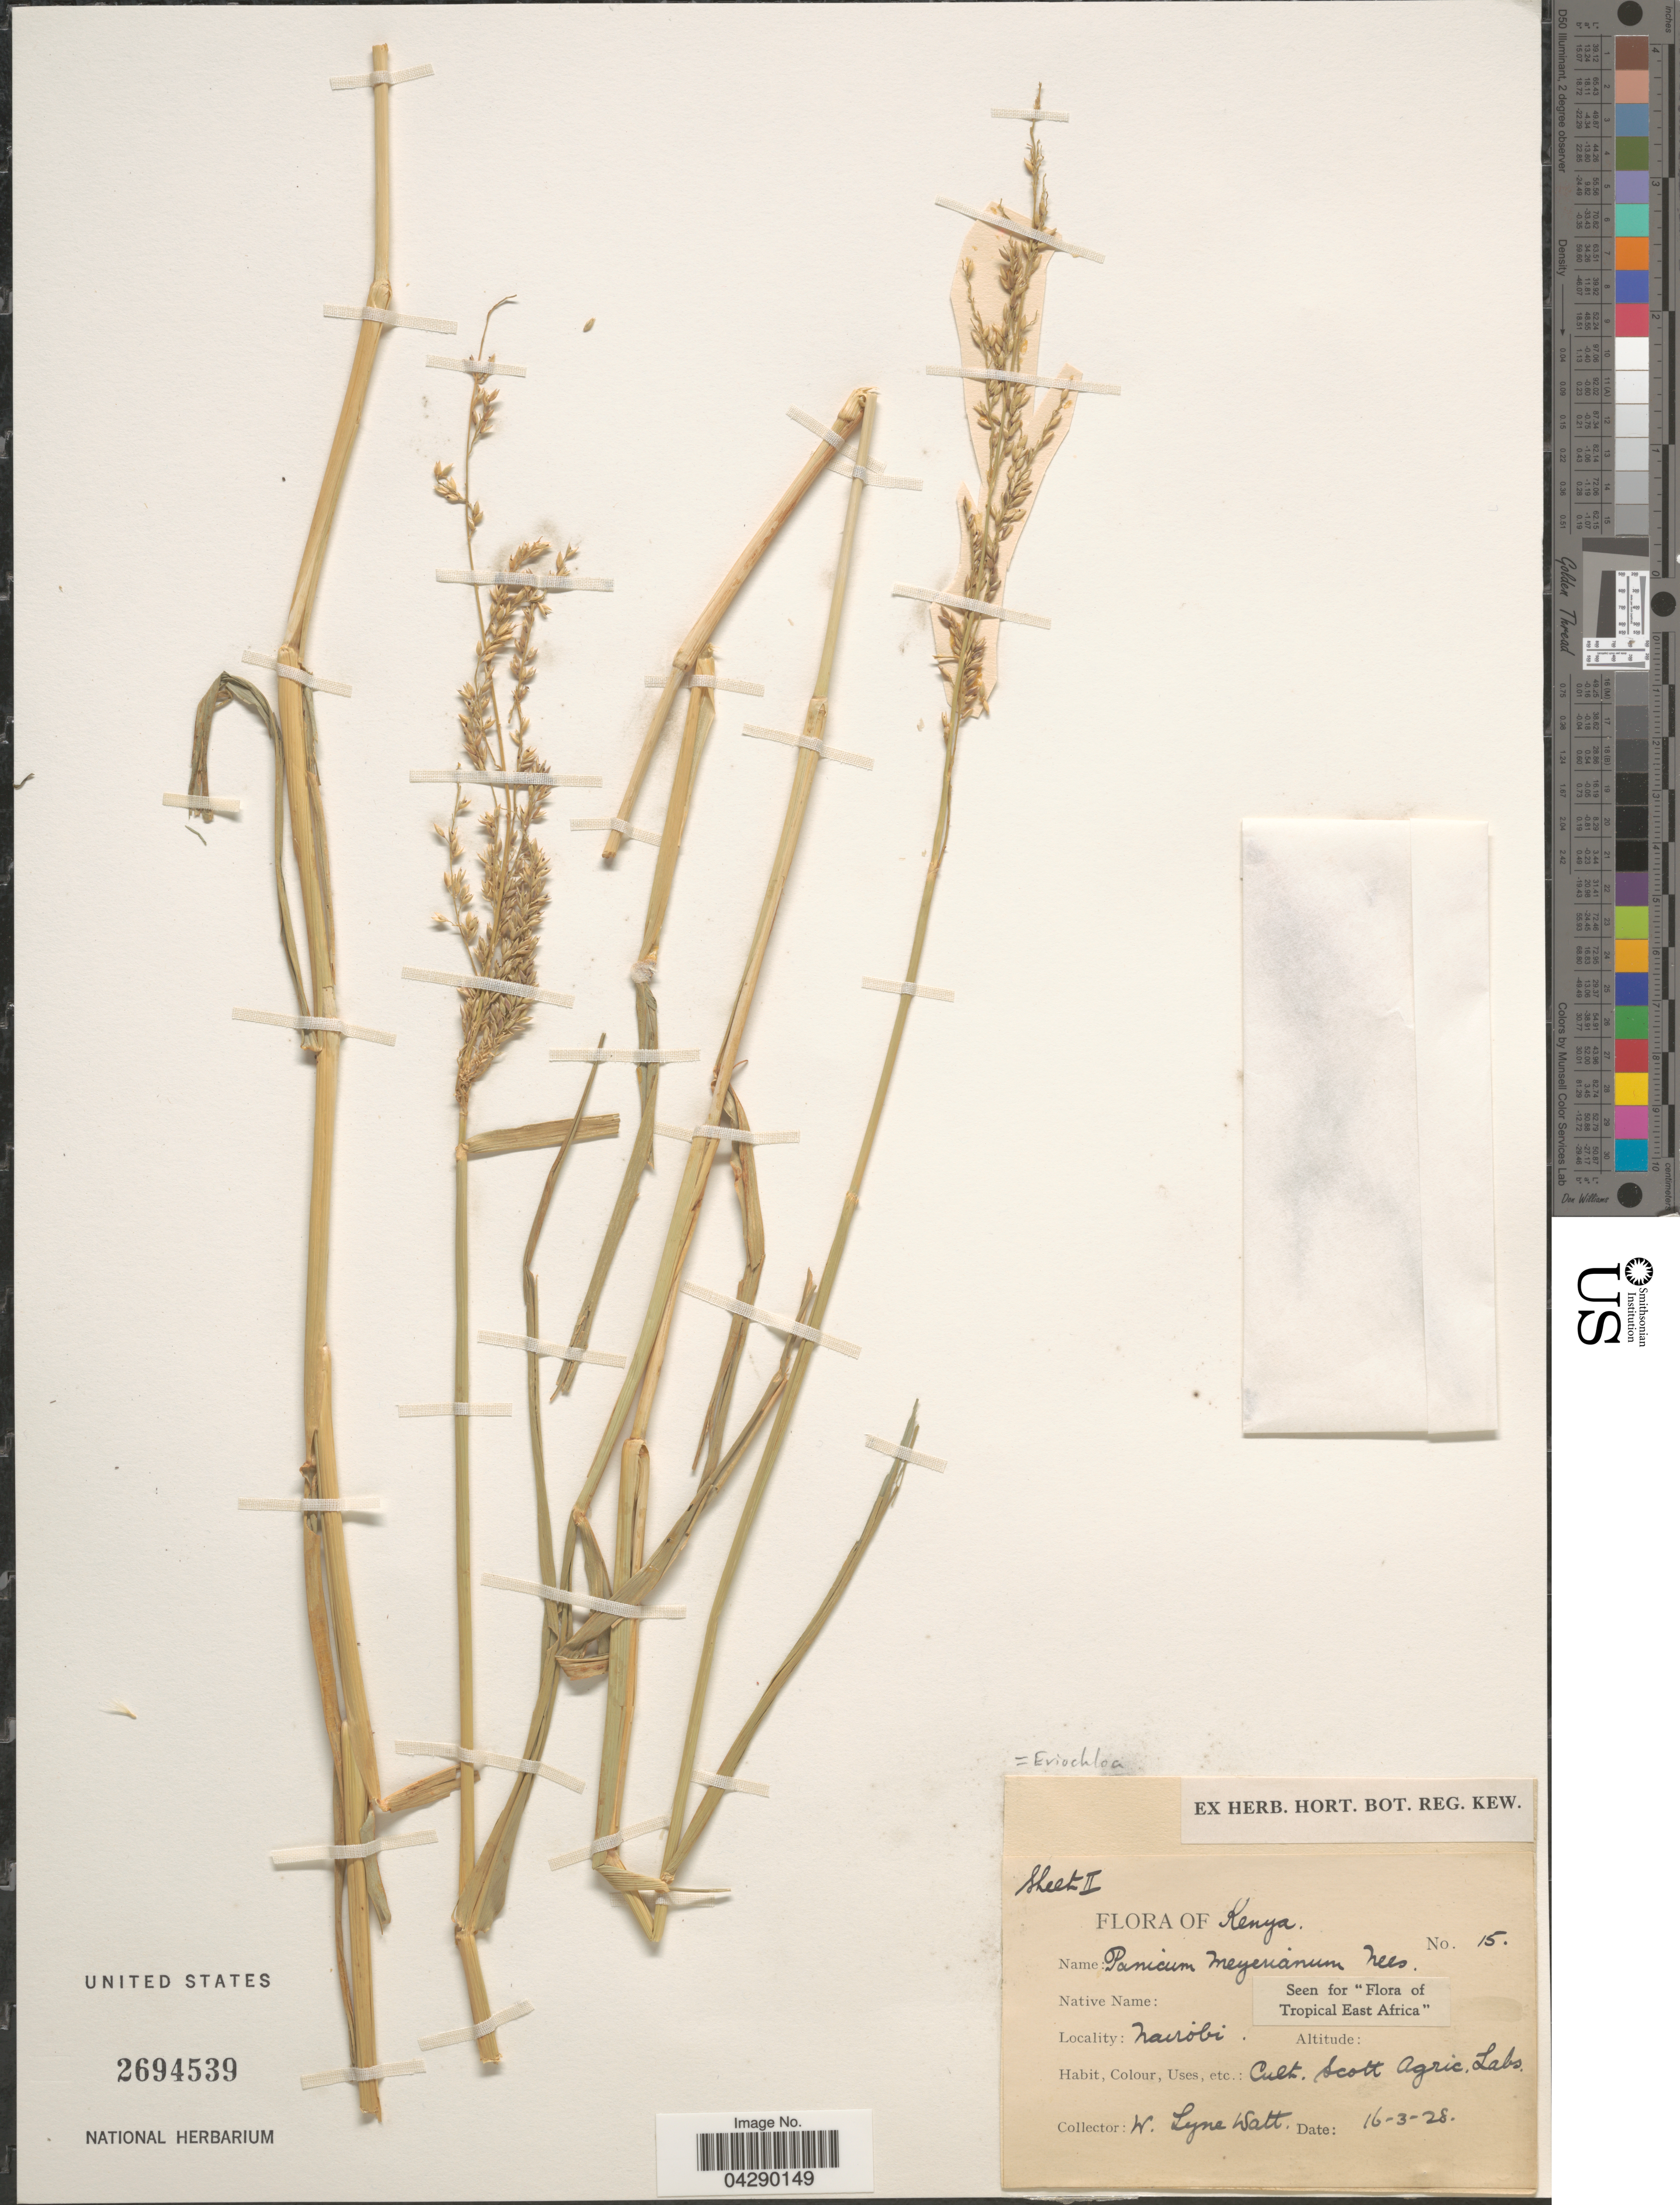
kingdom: Plantae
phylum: Tracheophyta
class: Liliopsida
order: Poales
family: Poaceae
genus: Eriochloa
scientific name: Eriochloa meyeriana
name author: (Nees) Pilg.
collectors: W. Lyne-Watt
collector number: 15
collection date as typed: Transcribed d/m/y: 16/3/28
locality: Cult. Scott Agric. Labs.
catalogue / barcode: US 2694539